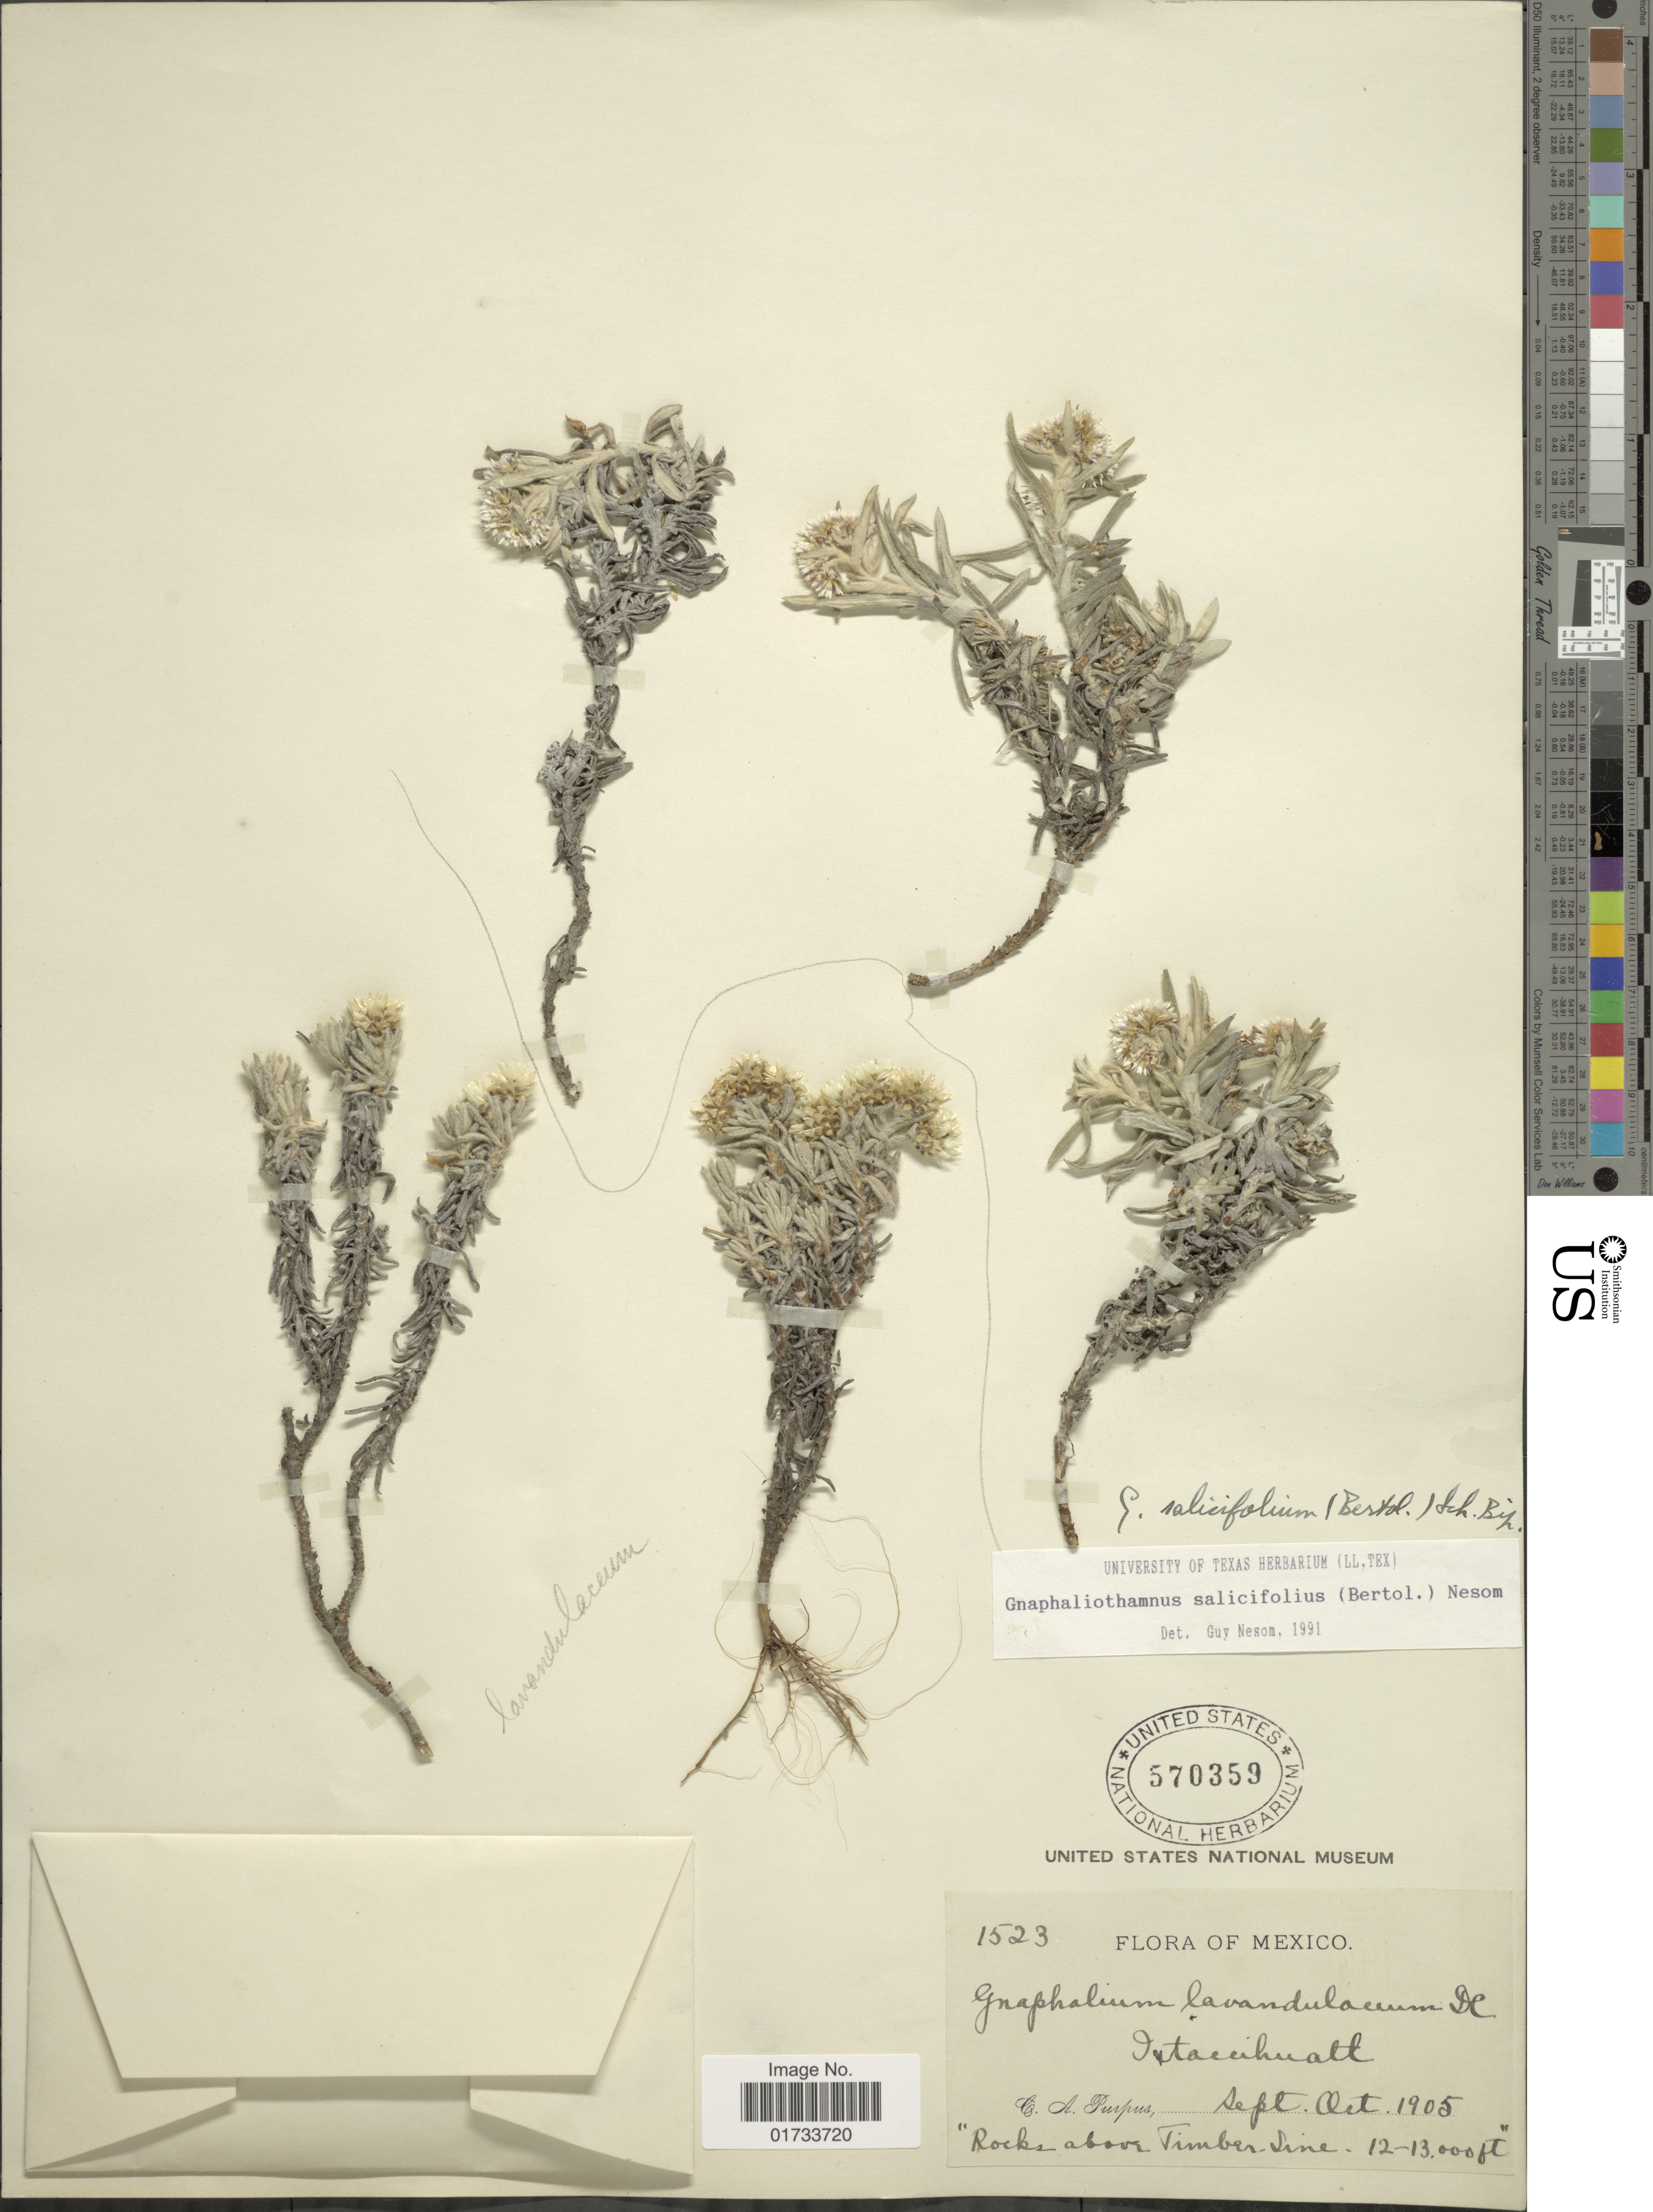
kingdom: Plantae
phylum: Tracheophyta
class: Magnoliopsida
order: Asterales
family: Asteraceae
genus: Chionolaena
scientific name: Chionolaena salicifolia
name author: (Bertol.) G.L. Nesom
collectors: C. A. Purpus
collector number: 1523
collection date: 1905-09/1905-10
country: Mexico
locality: Ixtaccihuatl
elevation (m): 3658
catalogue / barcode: US 570359